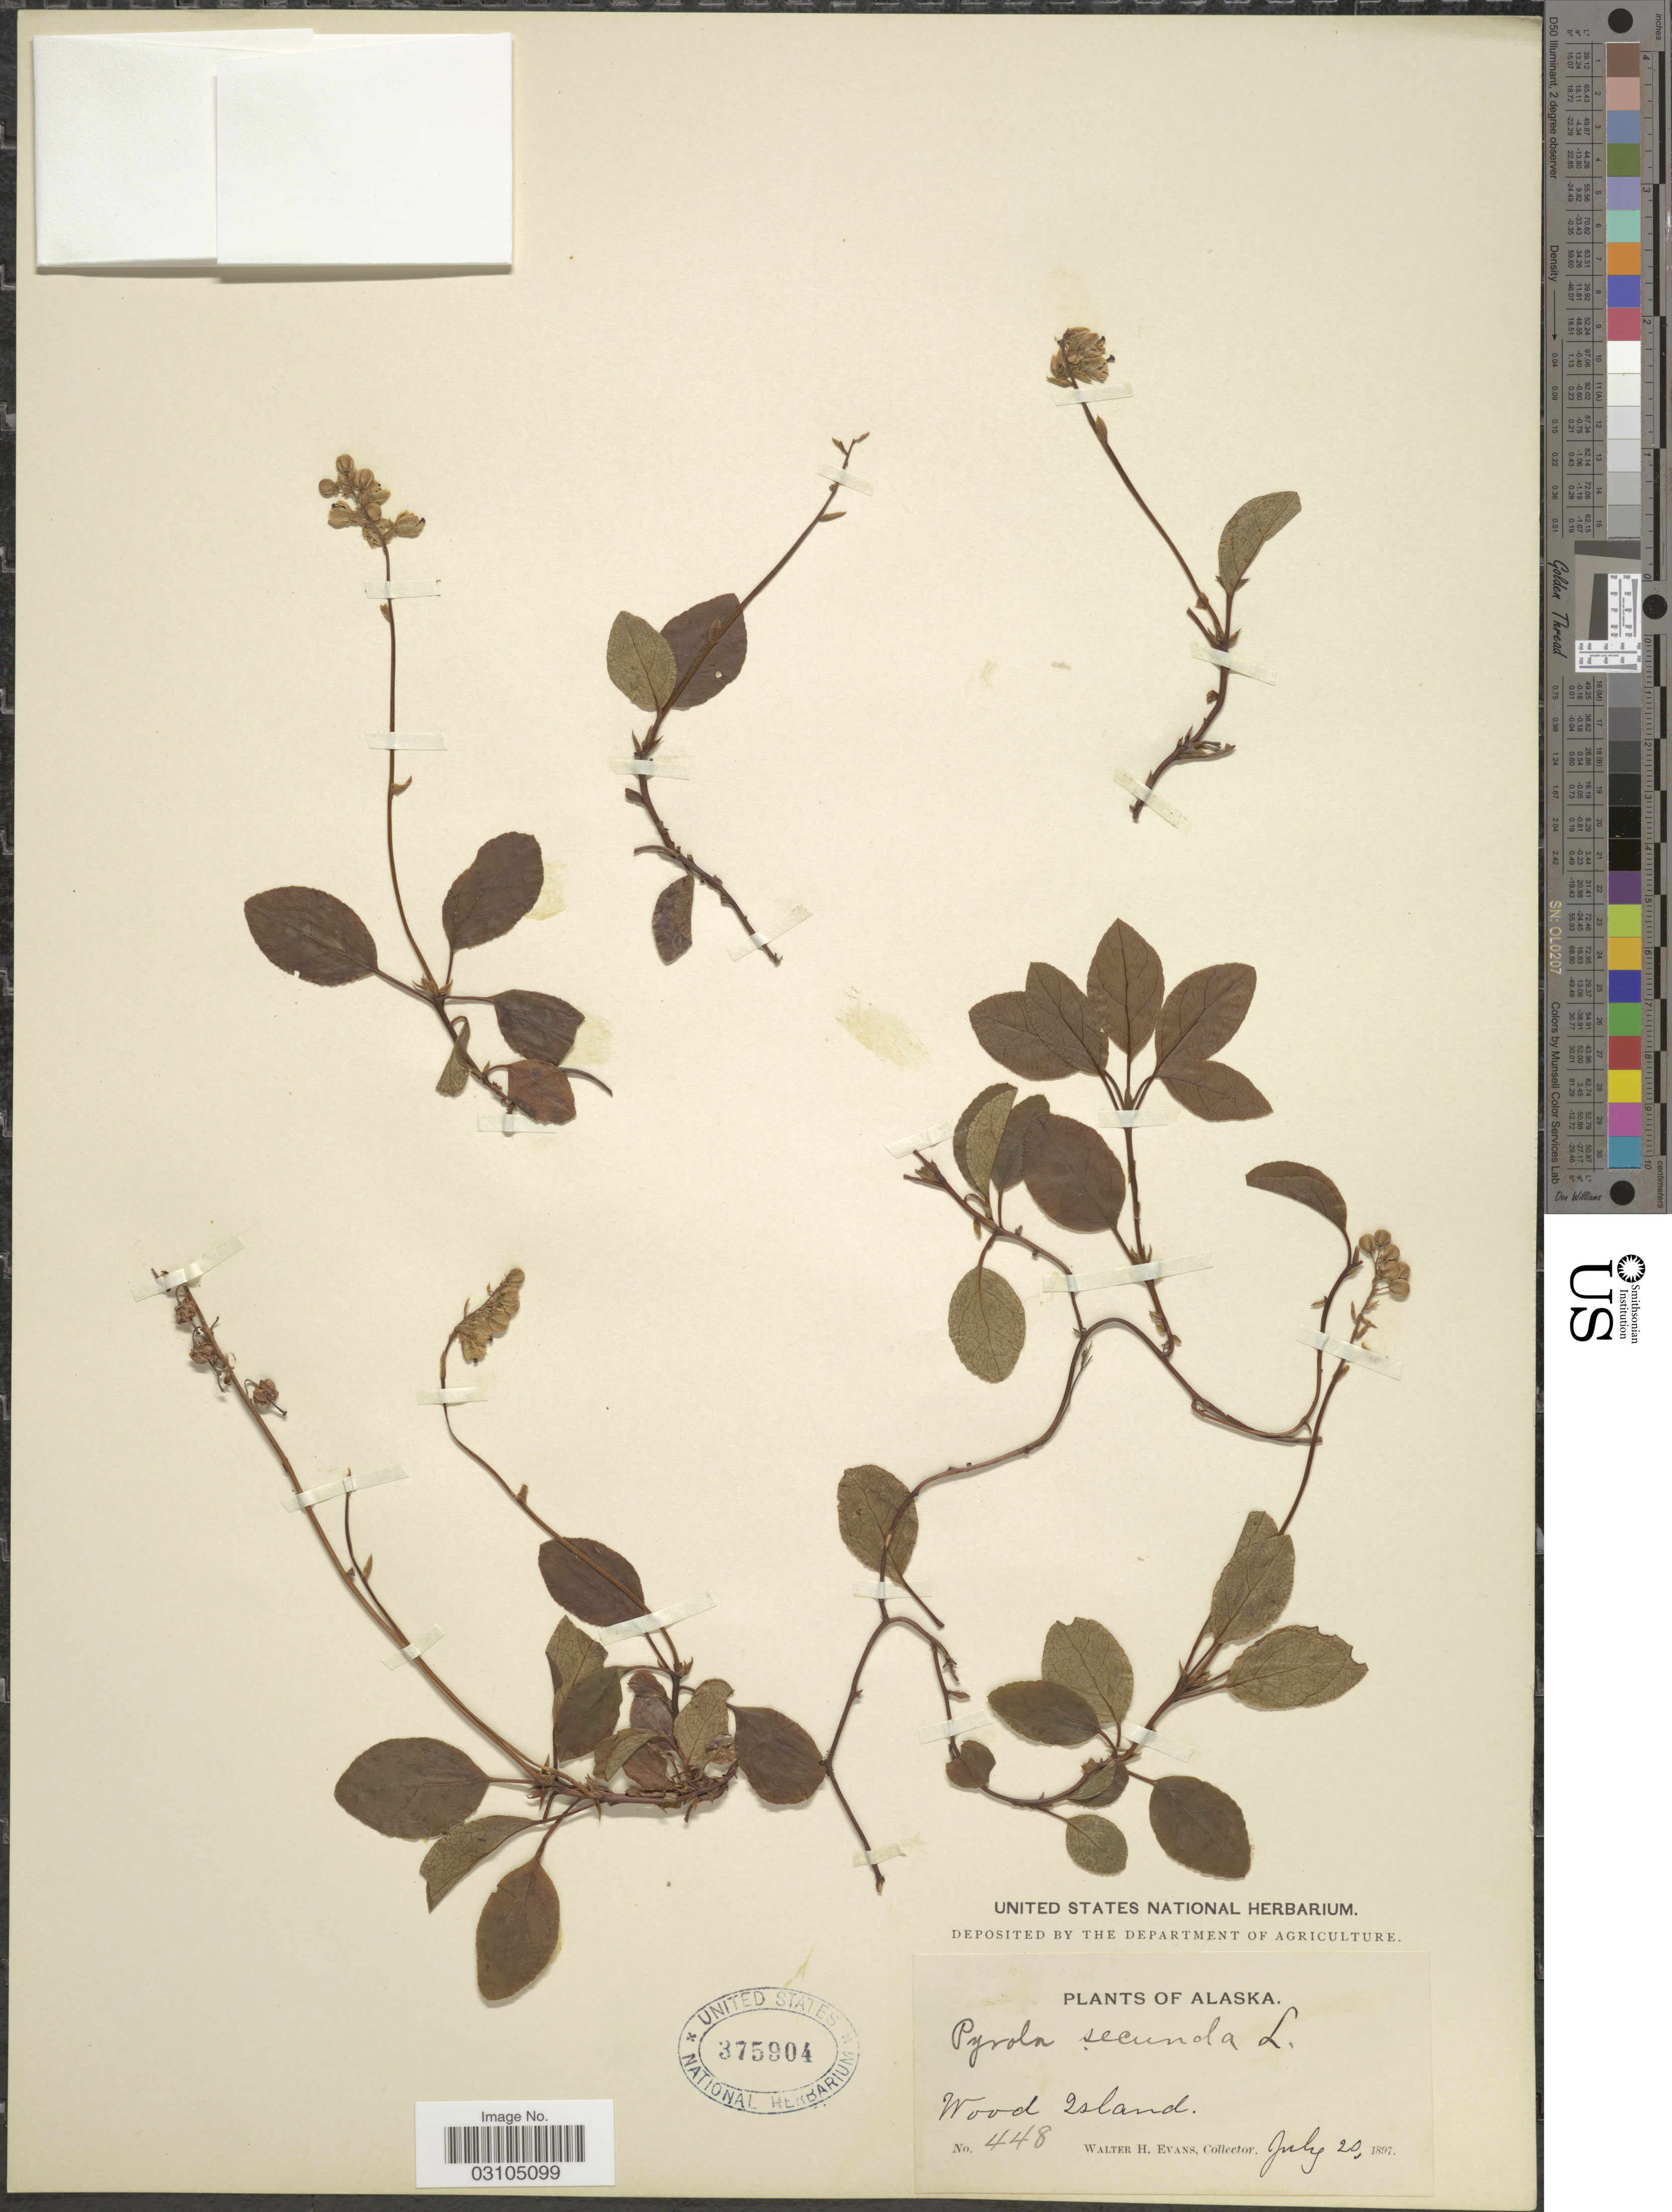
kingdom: Plantae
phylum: Tracheophyta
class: Magnoliopsida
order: Ericales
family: Ericaceae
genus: Orthilia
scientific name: Orthilia secunda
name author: (L.) House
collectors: W. H. Evans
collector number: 448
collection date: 1897-07-20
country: United States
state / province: Alaska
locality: Wood Island.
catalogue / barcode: US 375904